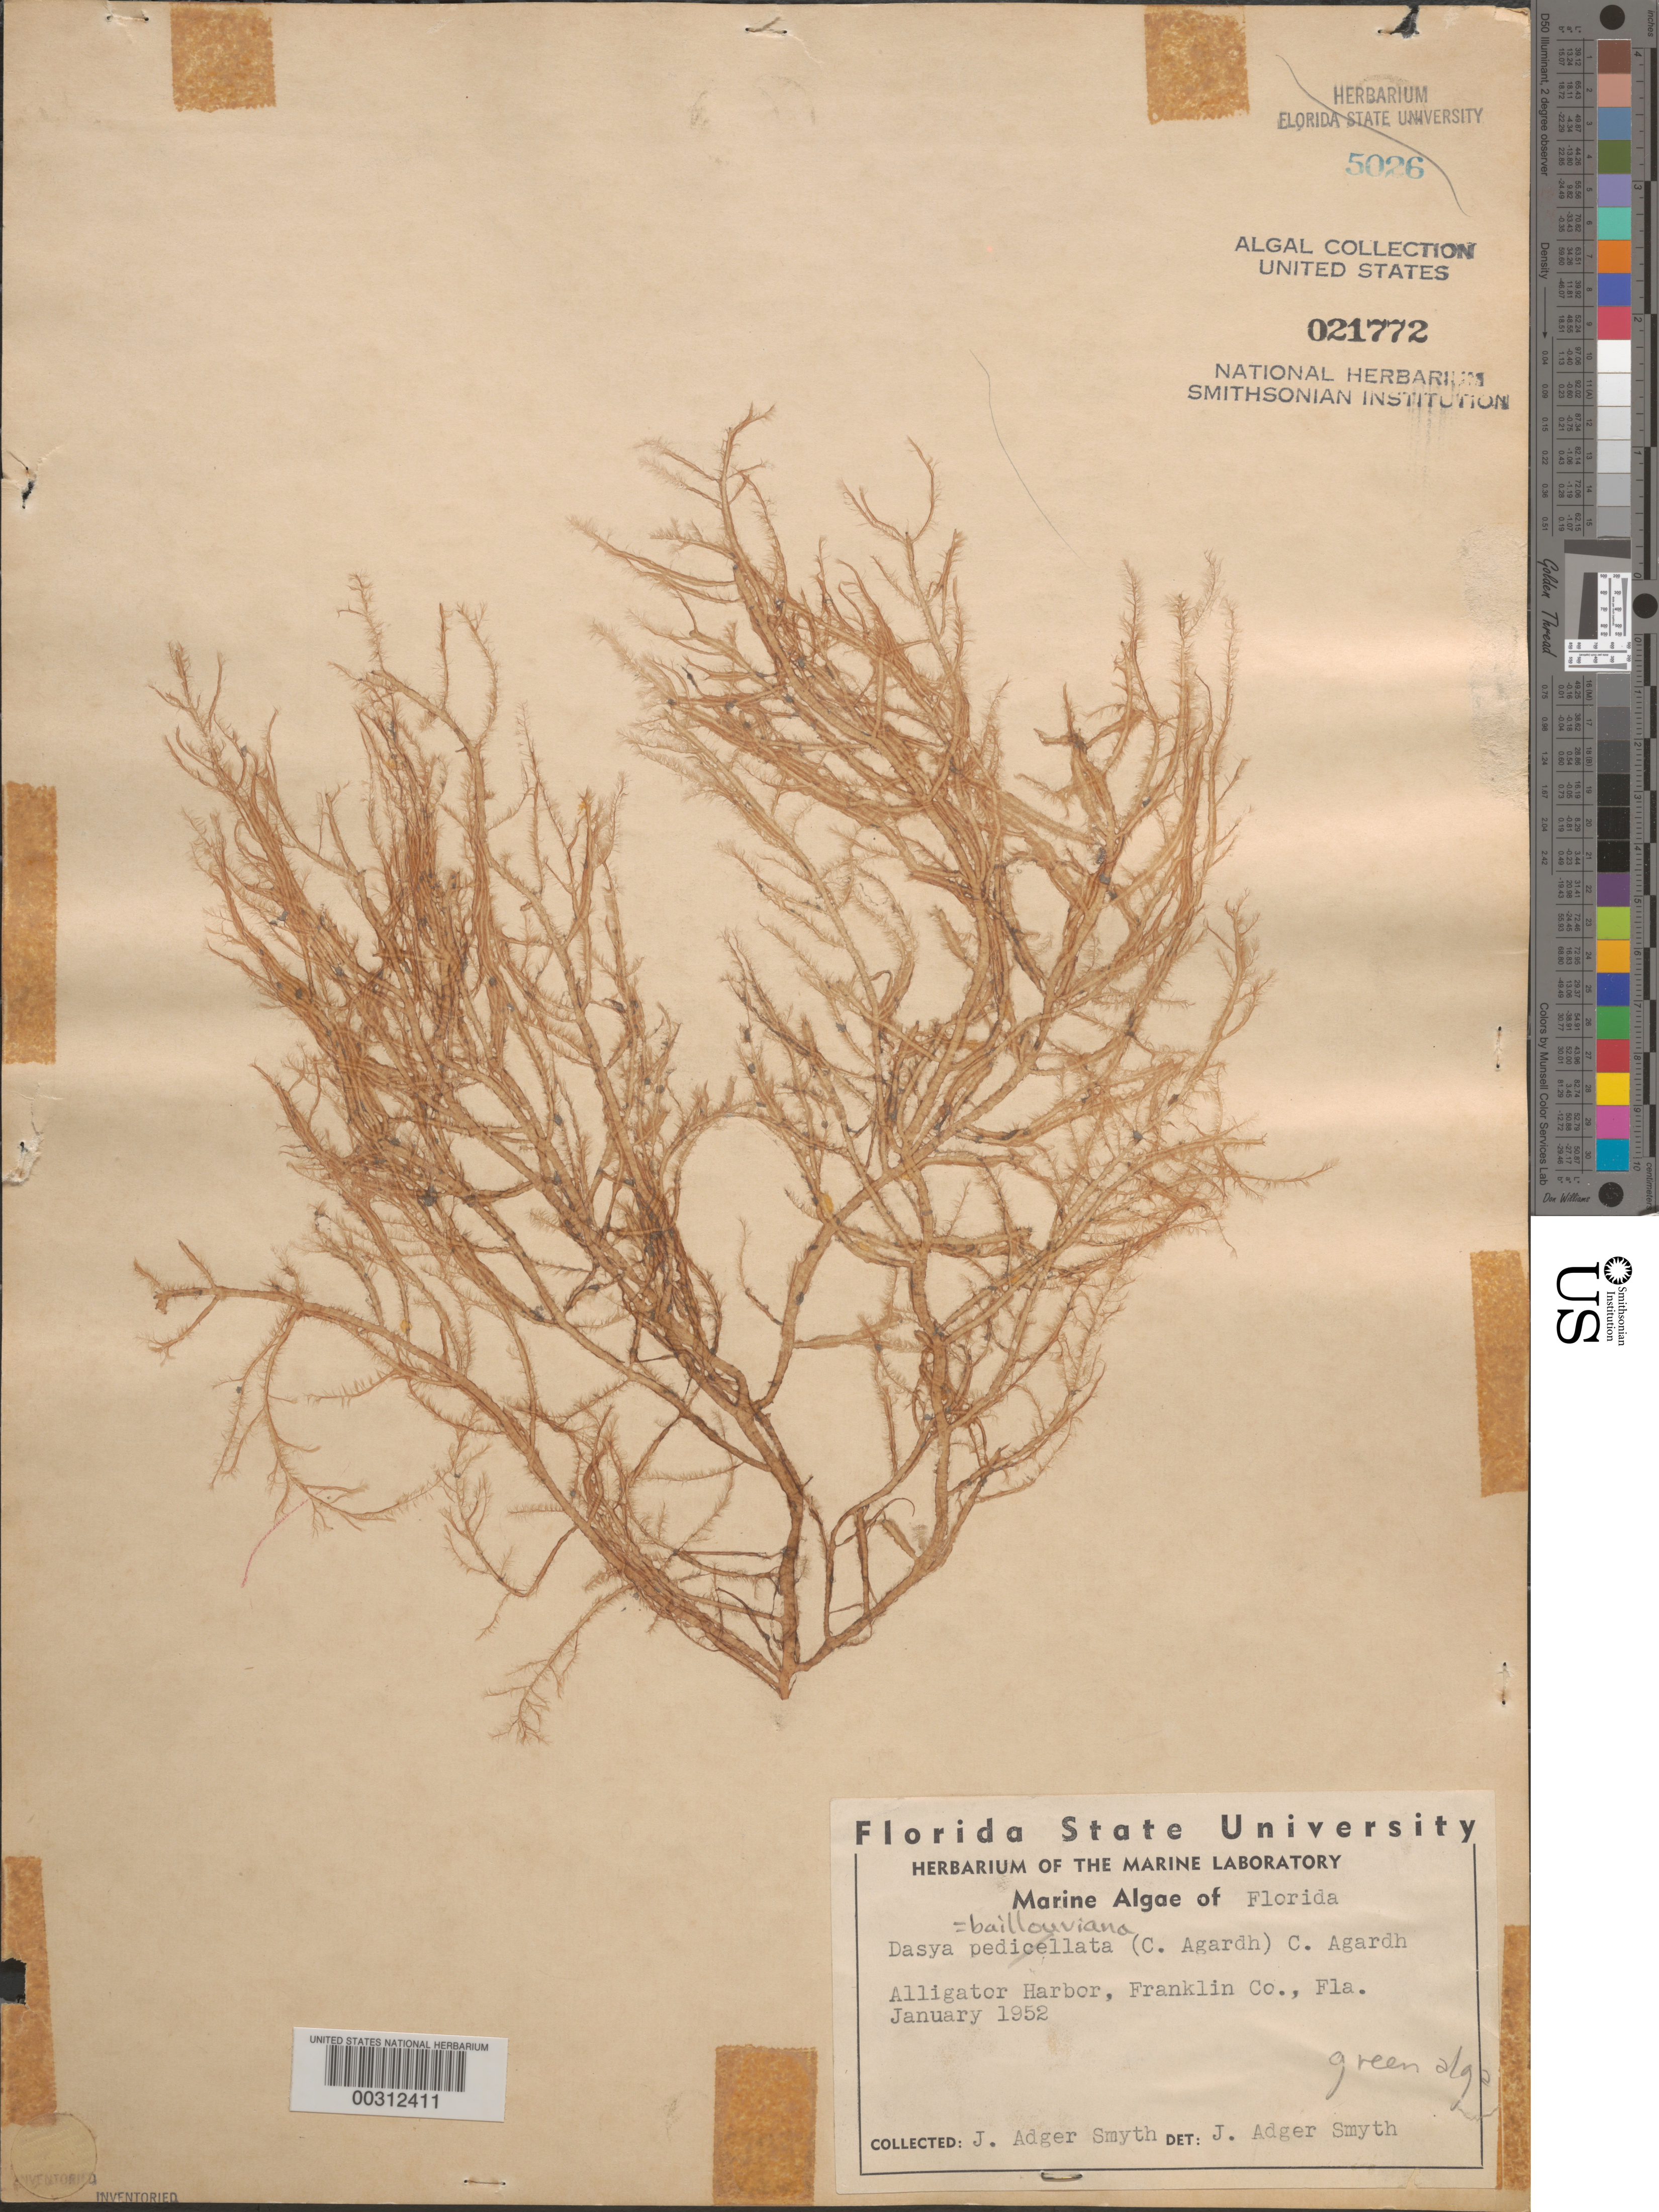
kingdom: Plantae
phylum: Rhodophyta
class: Florideophyceae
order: Ceramiales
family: Dasyaceae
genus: Dasya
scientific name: Dasya pedicellata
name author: (C. Agardh) C. Agardh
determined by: Algae name updating Project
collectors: J. Smyth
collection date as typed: Jan 1952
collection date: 1952-01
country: United States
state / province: Florida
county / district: Franklin County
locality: Alligator Harbor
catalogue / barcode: US 21772